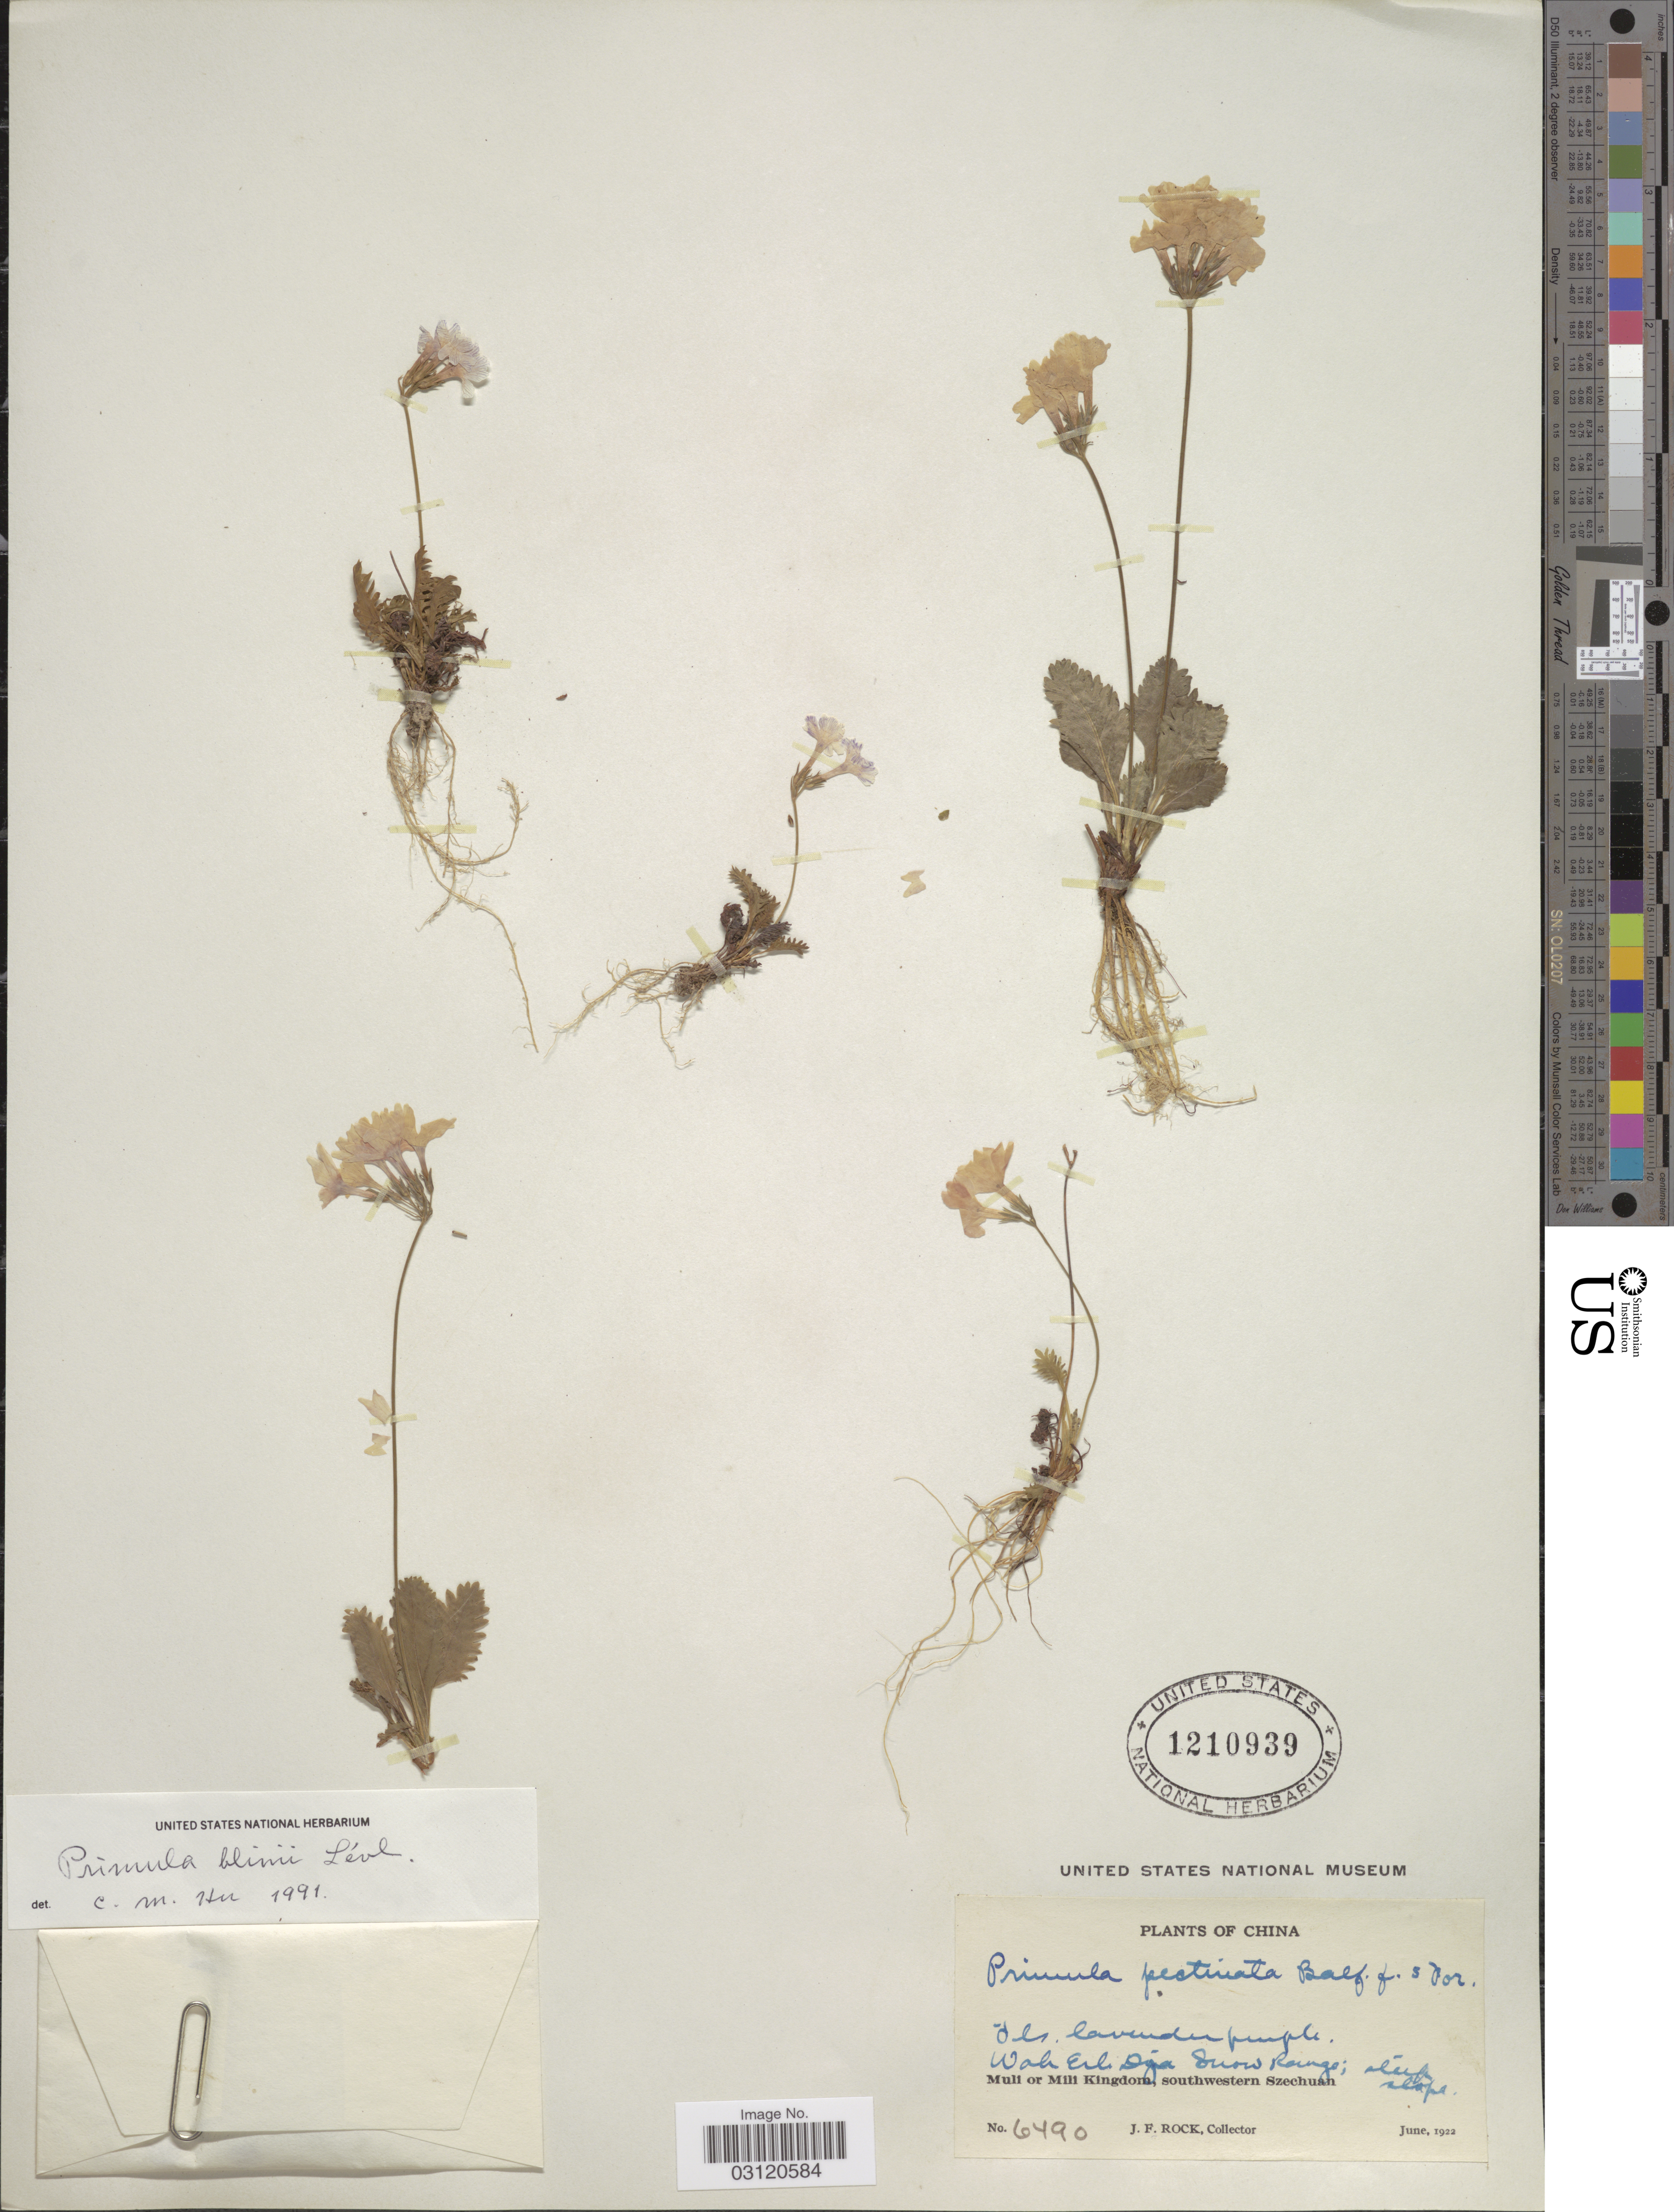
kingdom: Plantae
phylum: Tracheophyta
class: Magnoliopsida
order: Ericales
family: Primulaceae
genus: Primula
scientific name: Primula blinii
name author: H. Lév.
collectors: J. Rock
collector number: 6490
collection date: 1922-06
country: China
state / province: Sichuan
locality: Wah Erh Dja Snow Range, iup slope Muli or Mili Kingdom, Southwestern Szechuan.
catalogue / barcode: US 1210939